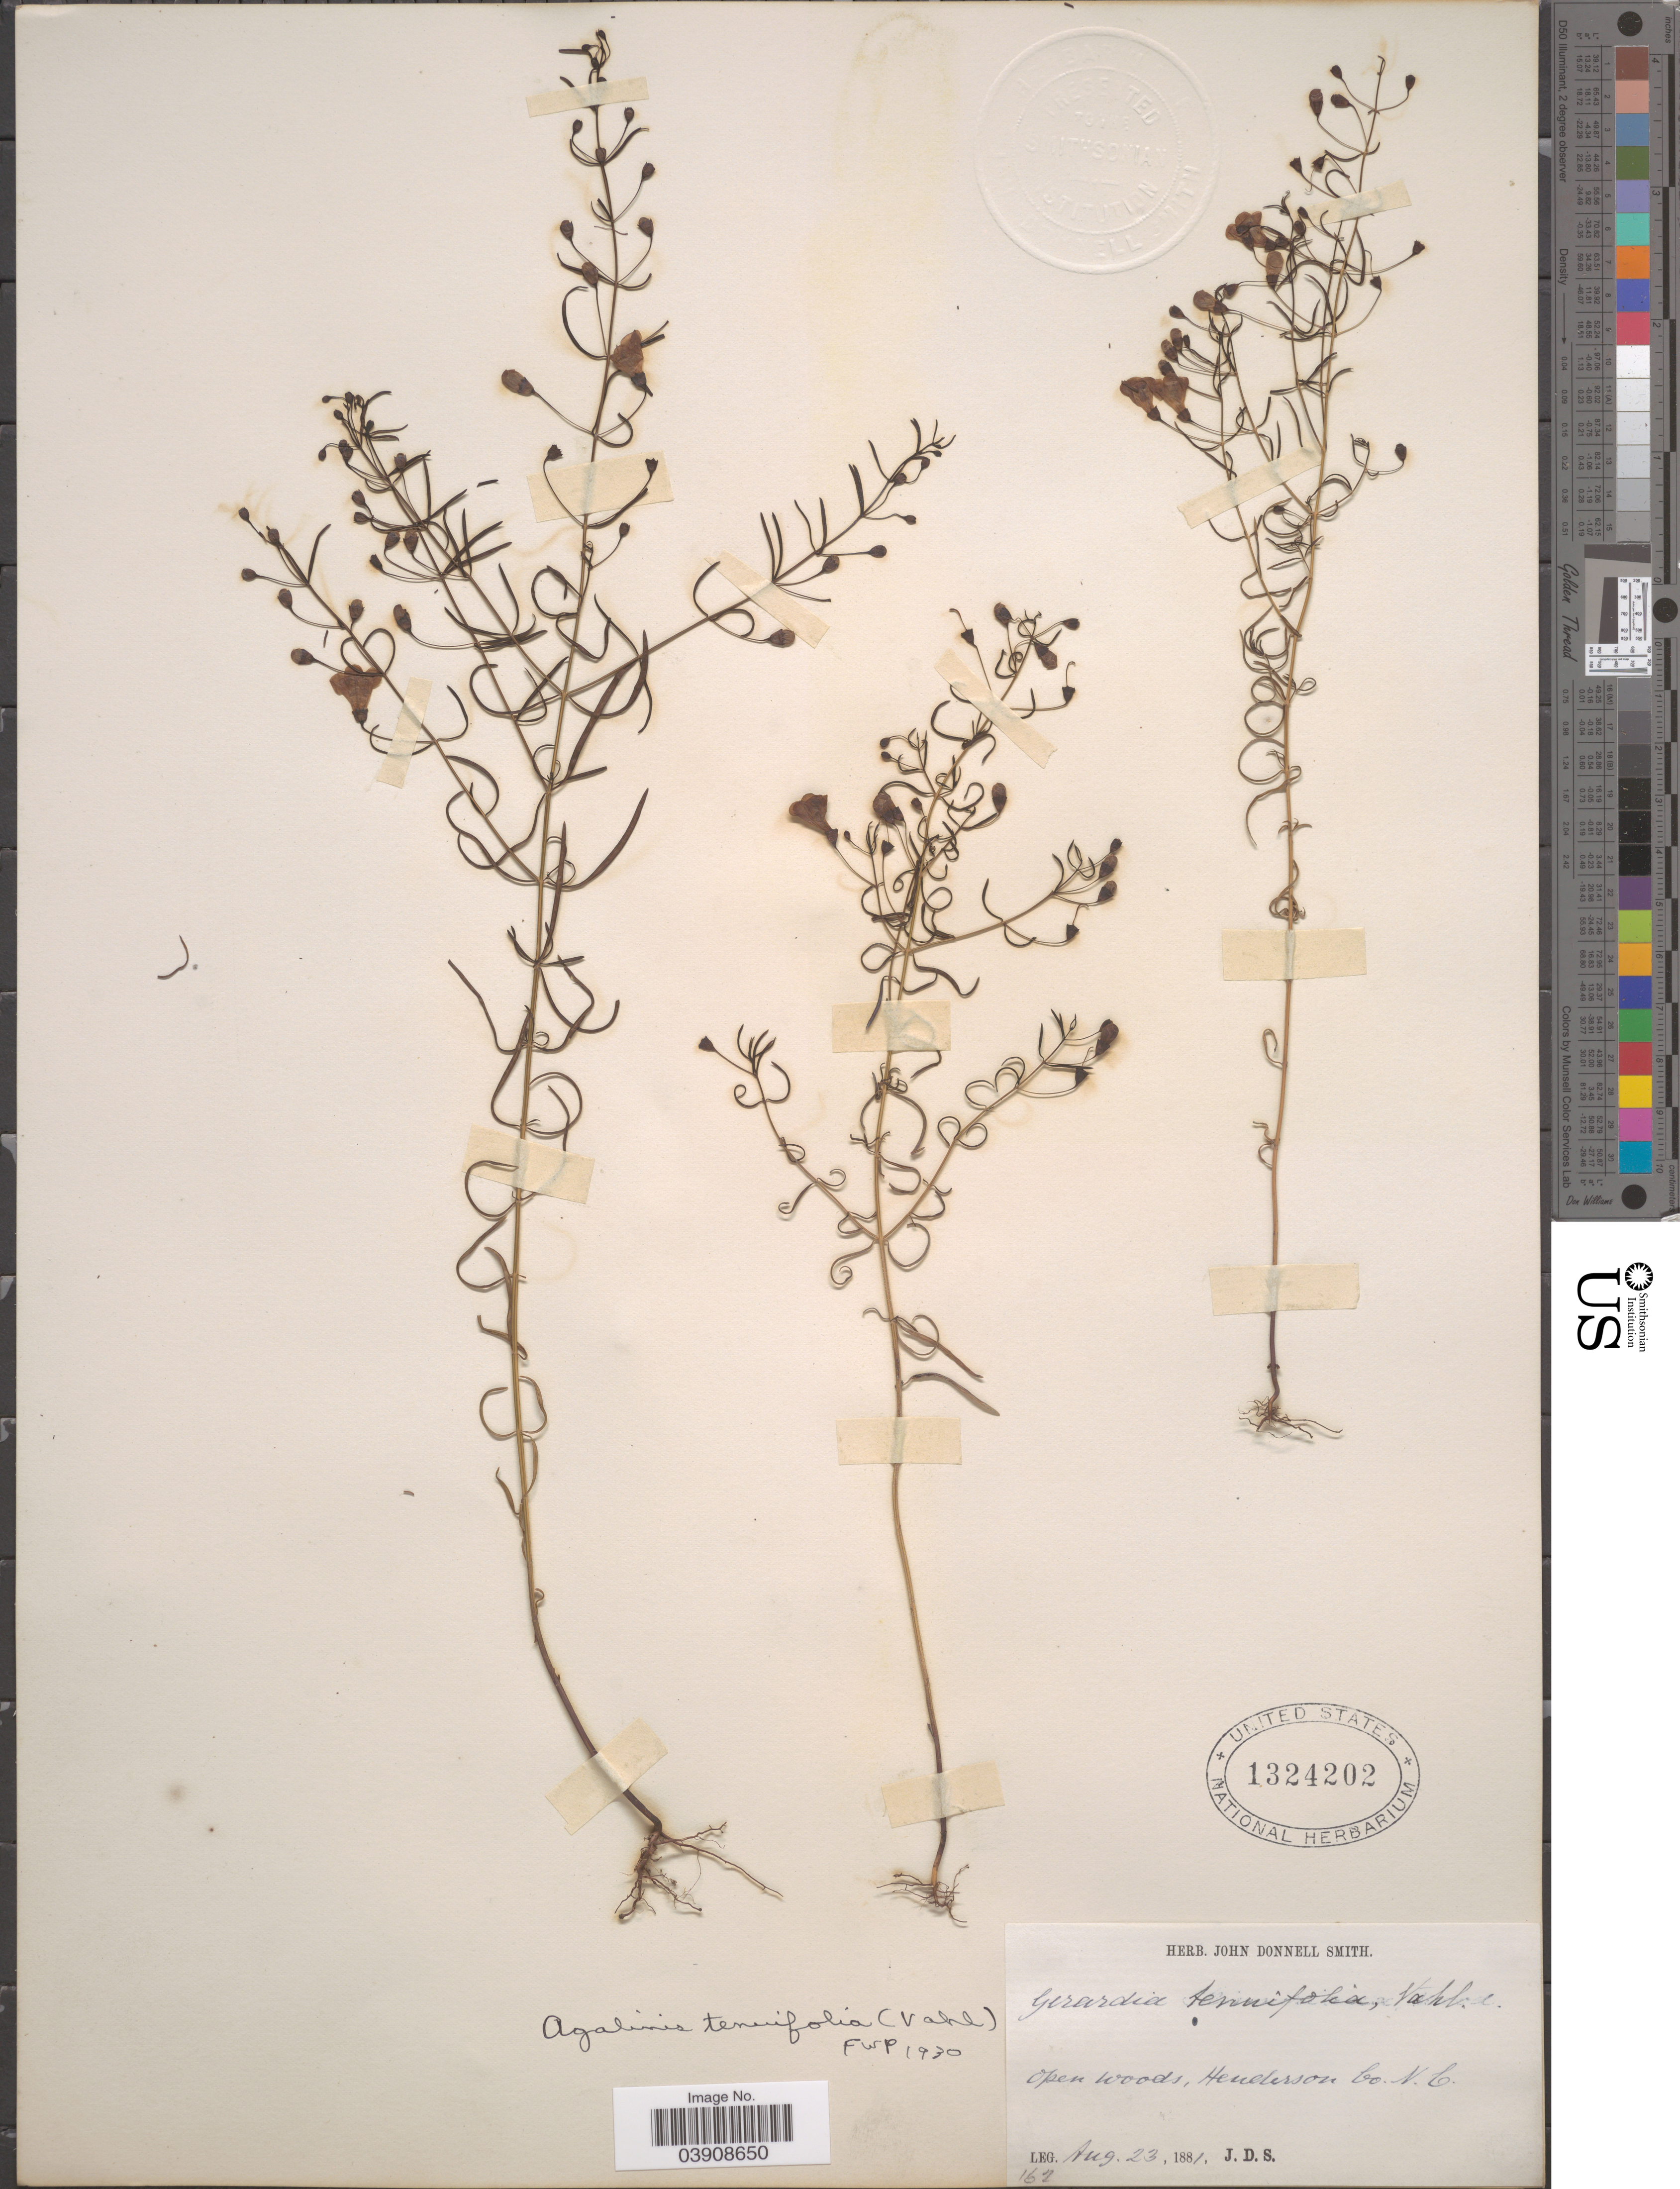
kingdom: Plantae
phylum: Tracheophyta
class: Magnoliopsida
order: Lamiales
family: Orobanchaceae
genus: Agalinis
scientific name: Agalinis tenuifolia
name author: (Vahl) Raf.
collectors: J. Donnell Smith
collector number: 162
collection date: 1881-08-23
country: United States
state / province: North Carolina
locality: Henderson Co.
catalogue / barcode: US 1324202